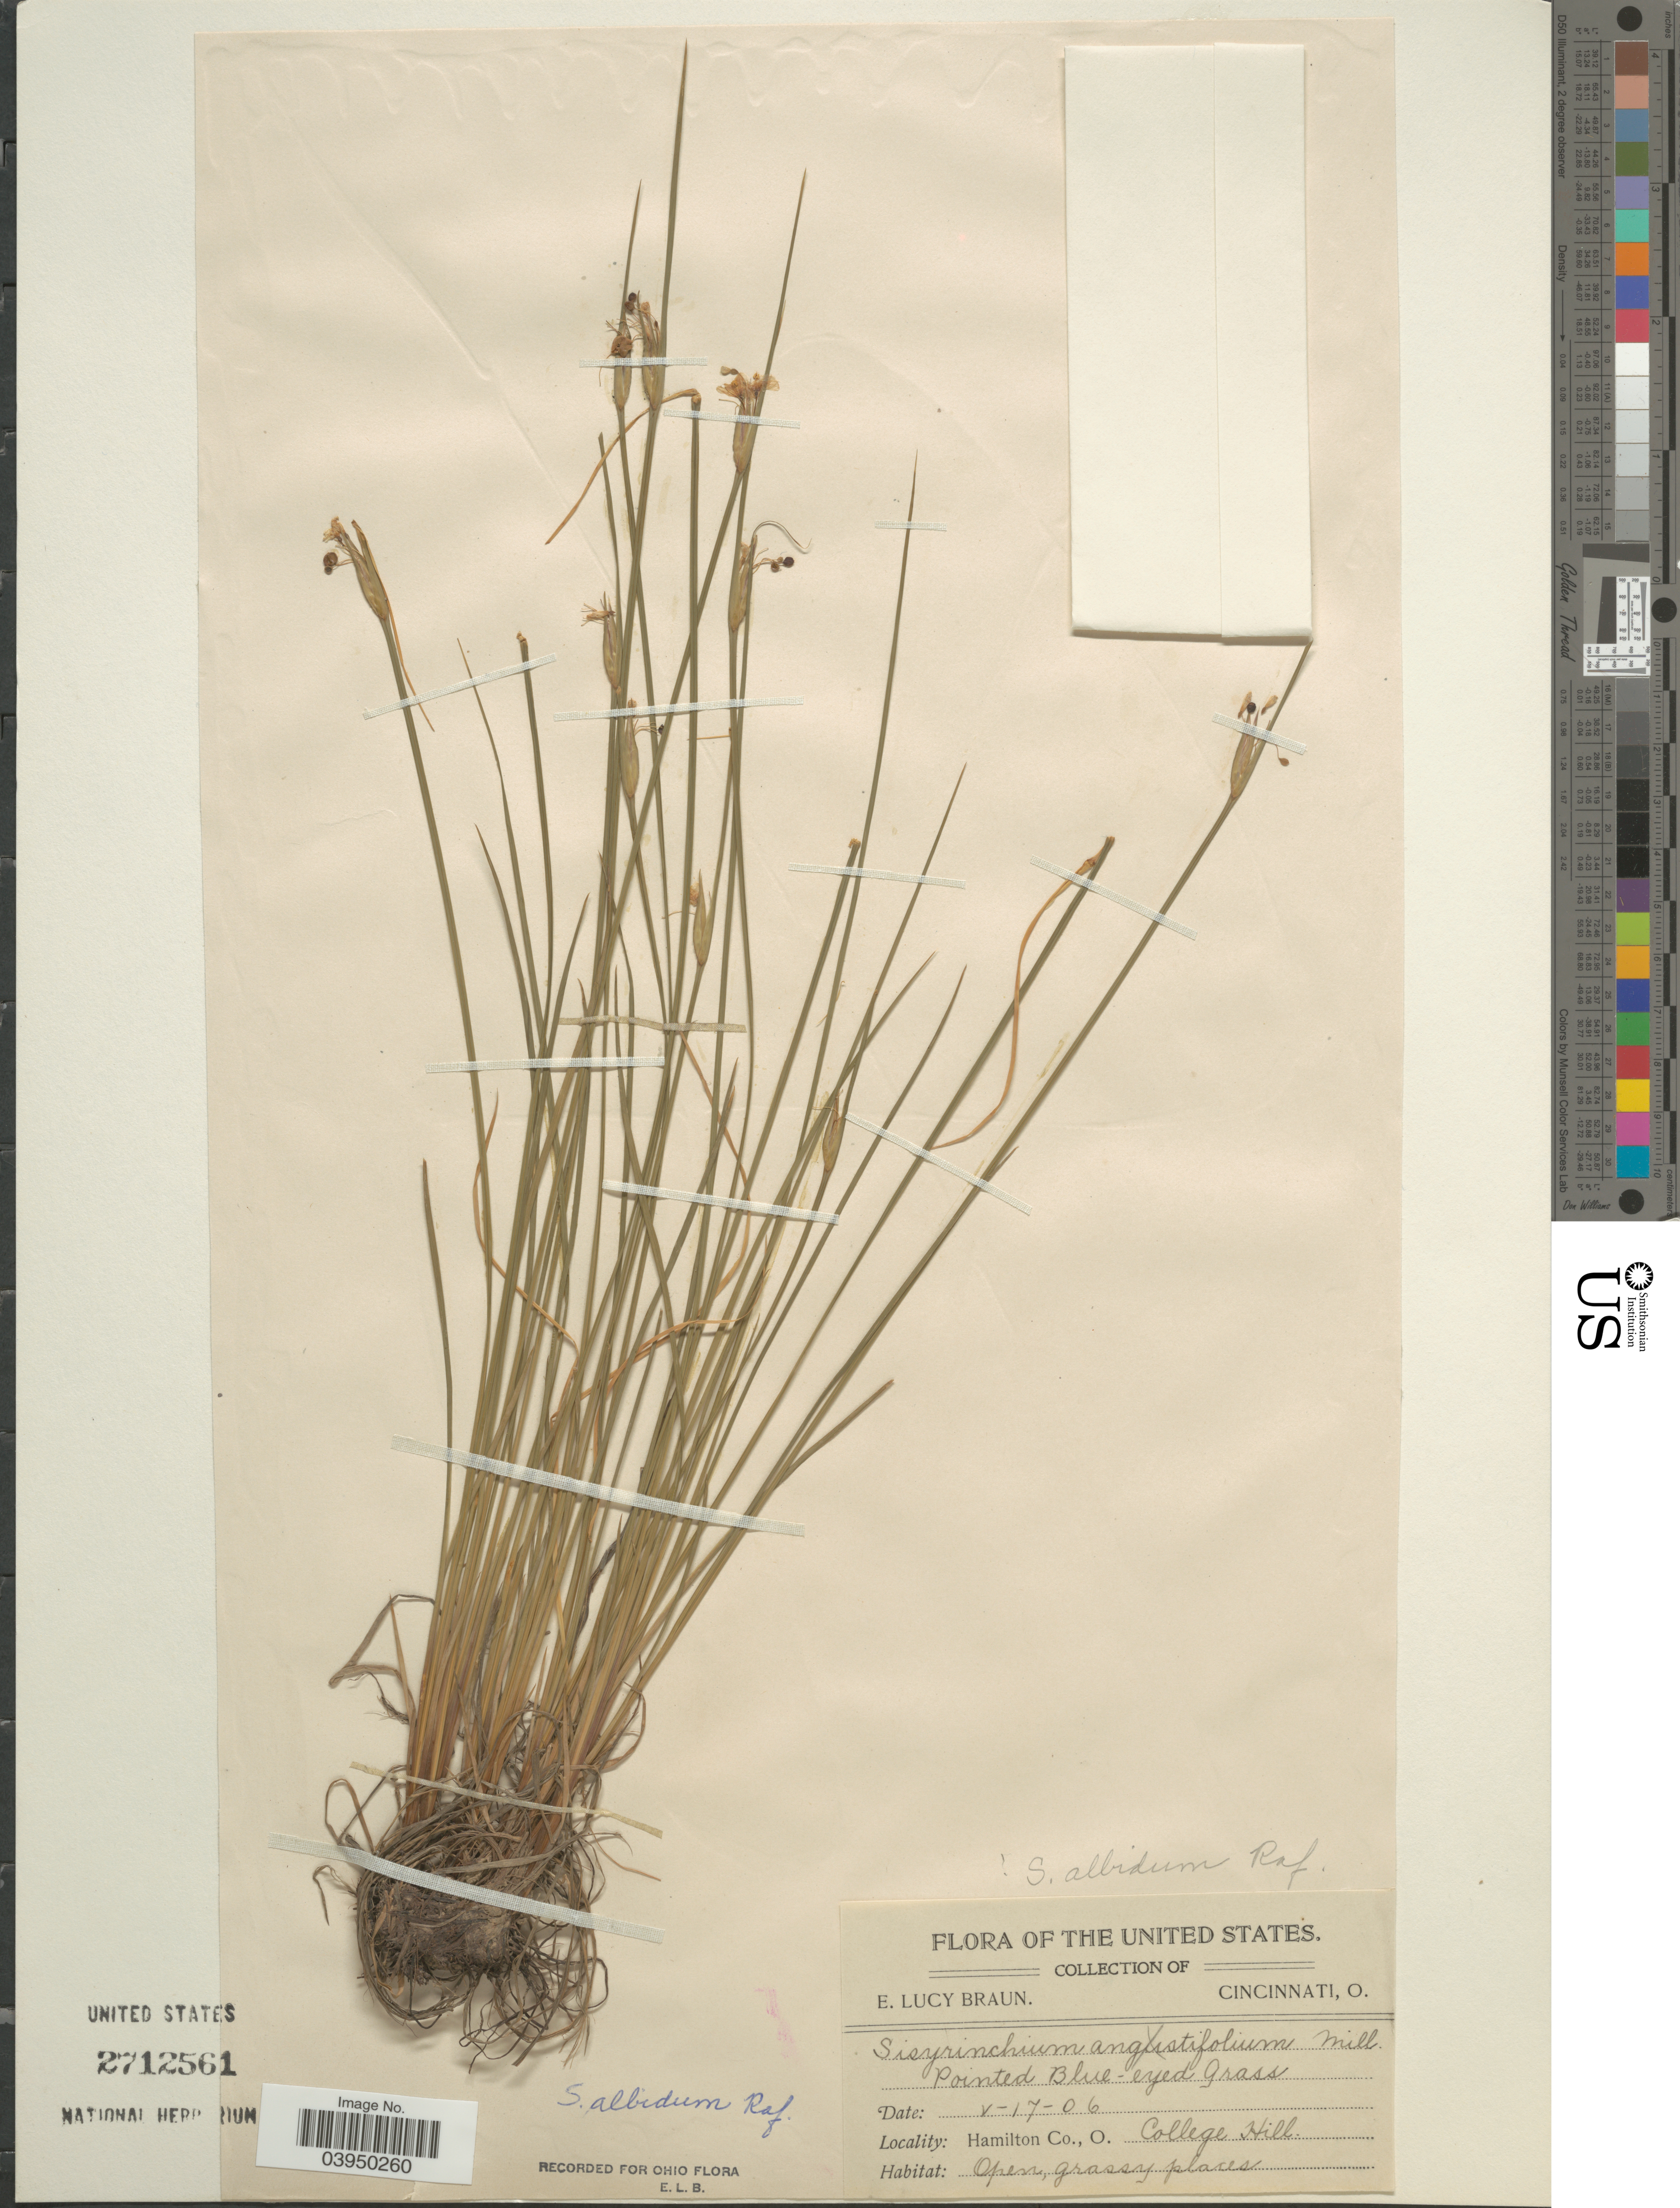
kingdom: Plantae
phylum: Tracheophyta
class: Liliopsida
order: Asparagales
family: Iridaceae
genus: Sisyrinchium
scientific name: Sisyrinchium albidum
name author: Raf.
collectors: E. L. Braun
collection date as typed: Transcribed d/m/y: 17/5/6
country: United States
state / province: Ohio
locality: Hamilton Co. College Hill.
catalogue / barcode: US 2712561